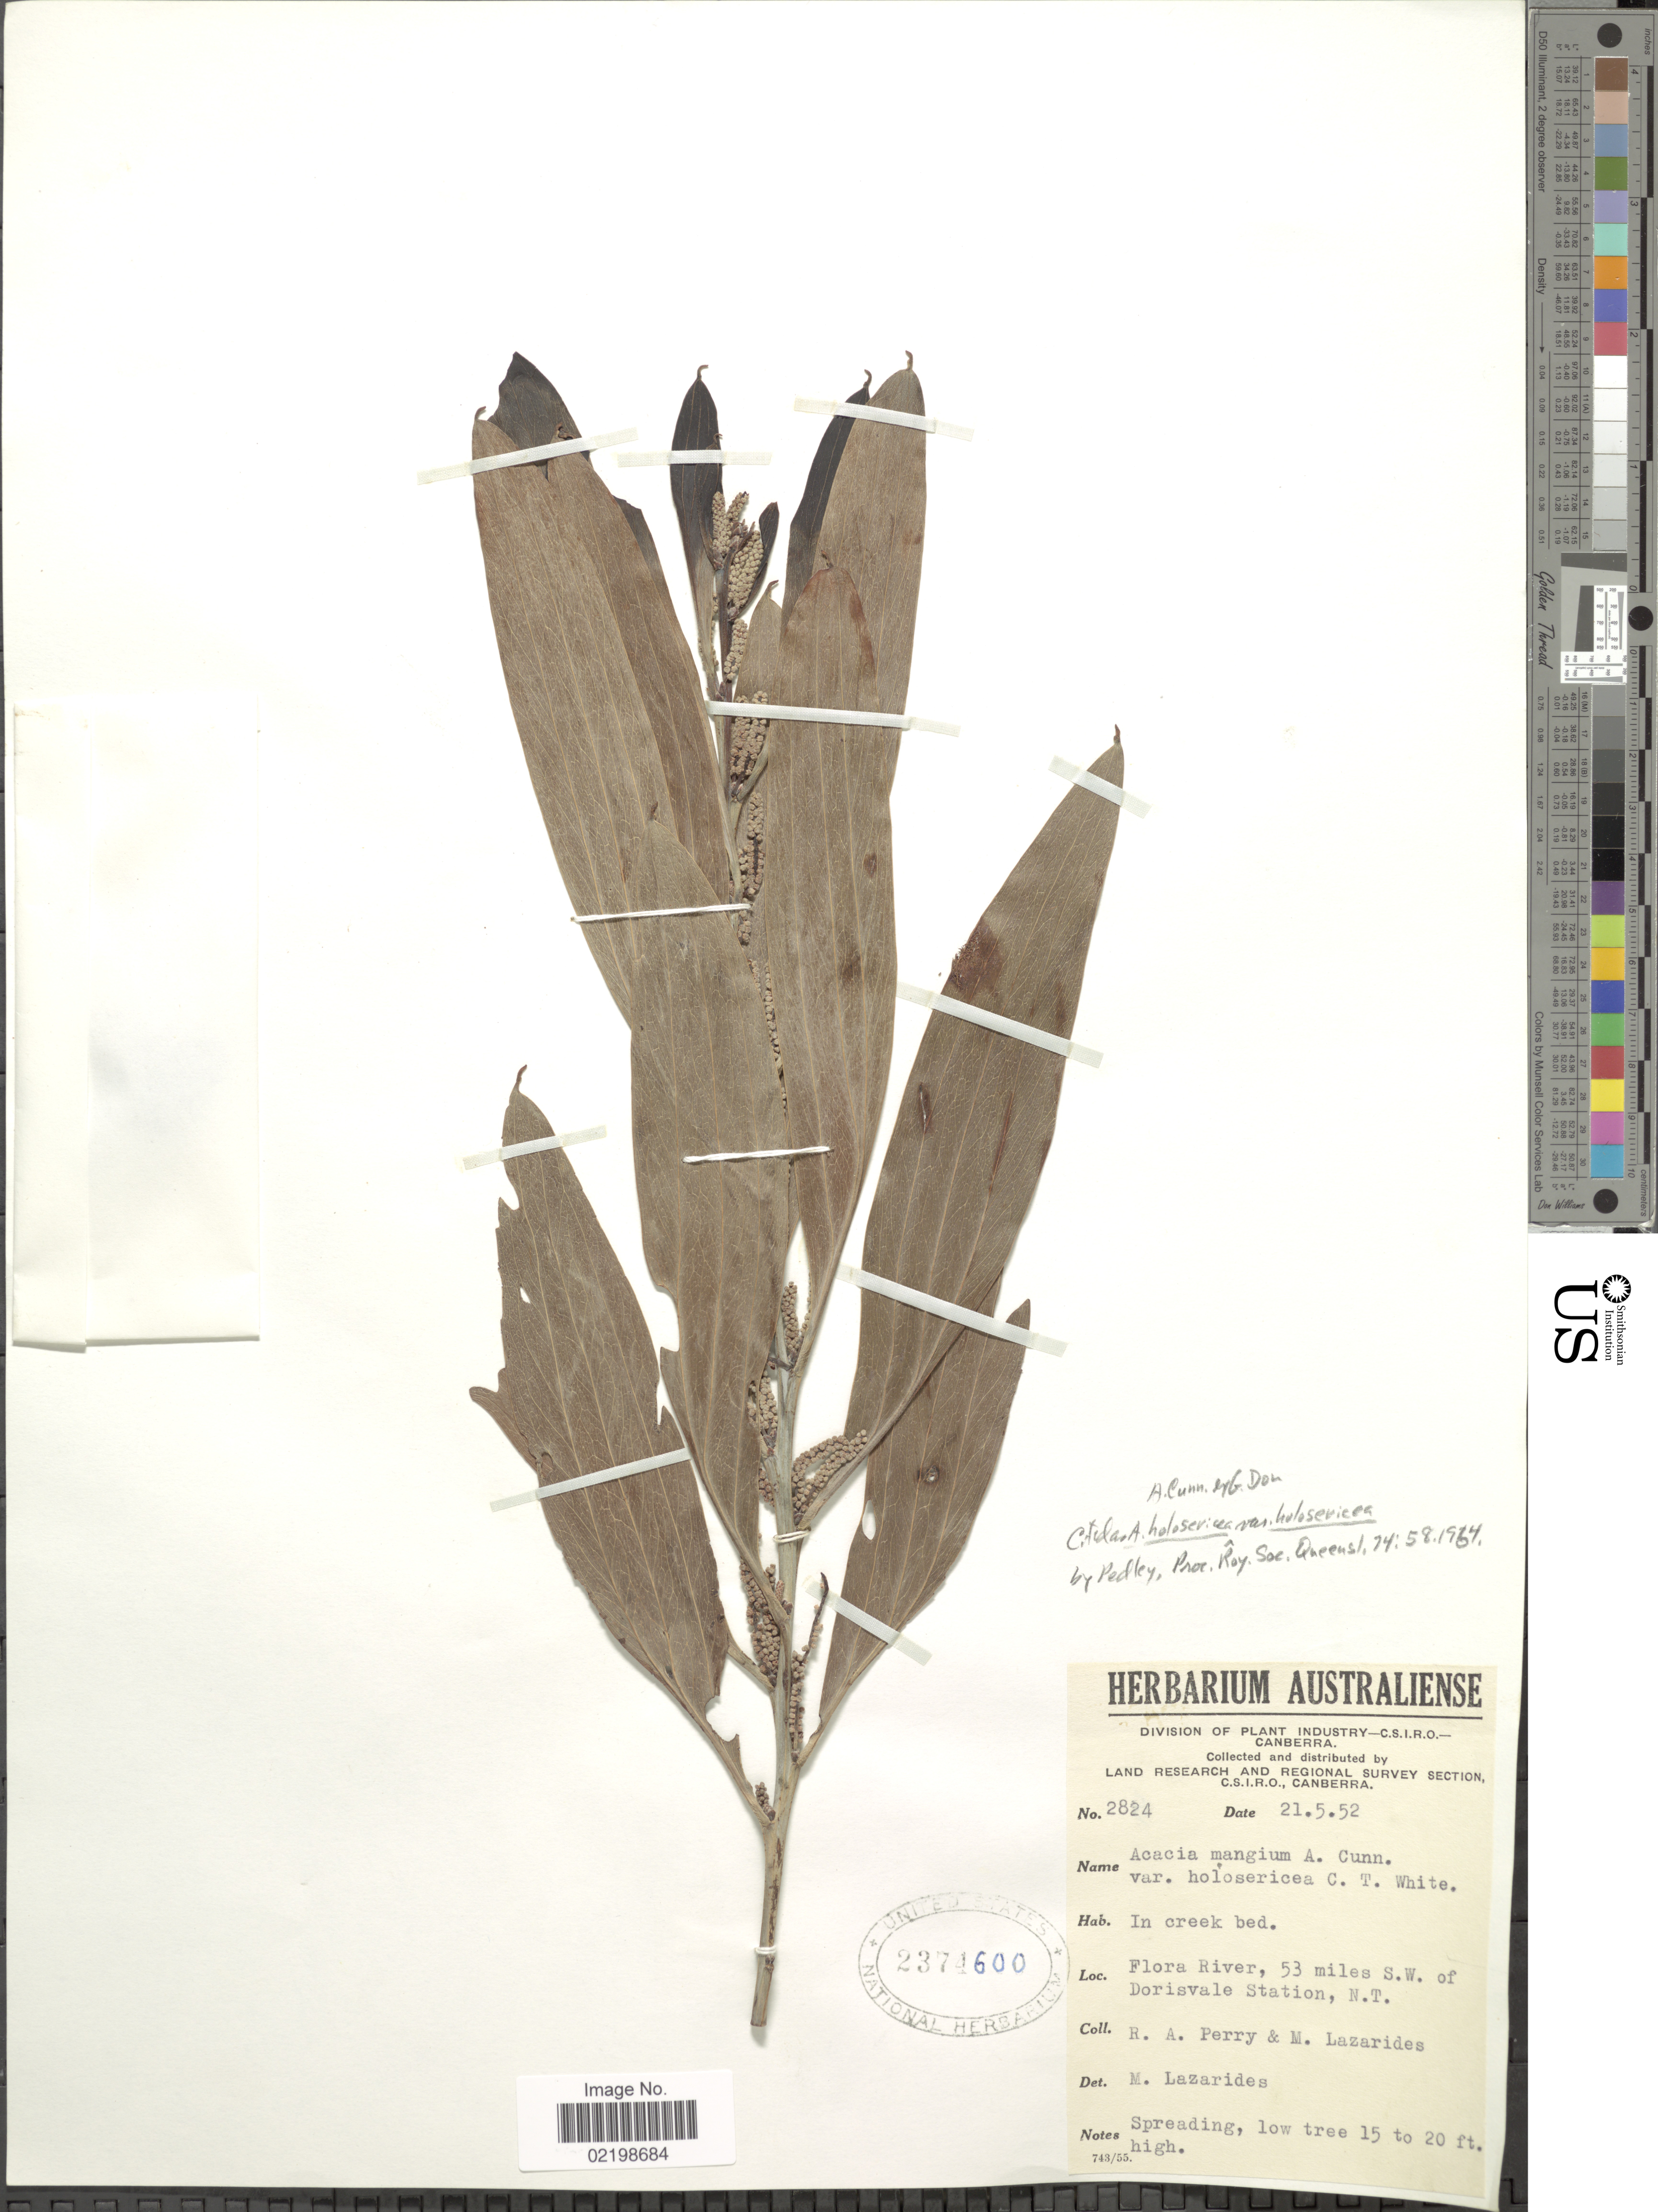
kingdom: Plantae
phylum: Tracheophyta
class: Magnoliopsida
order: Fabales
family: Fabaceae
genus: Acacia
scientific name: Acacia holosericea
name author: A. Cunn. ex Don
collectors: Perry, R. A. & M. Lazarides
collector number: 2824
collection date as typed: Transcribed d/m/y: 21/5/52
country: Australia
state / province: Northern Territory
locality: Flora River, 53 miles S.W. of Dorisvale Station, N.T.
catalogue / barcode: US 2374600